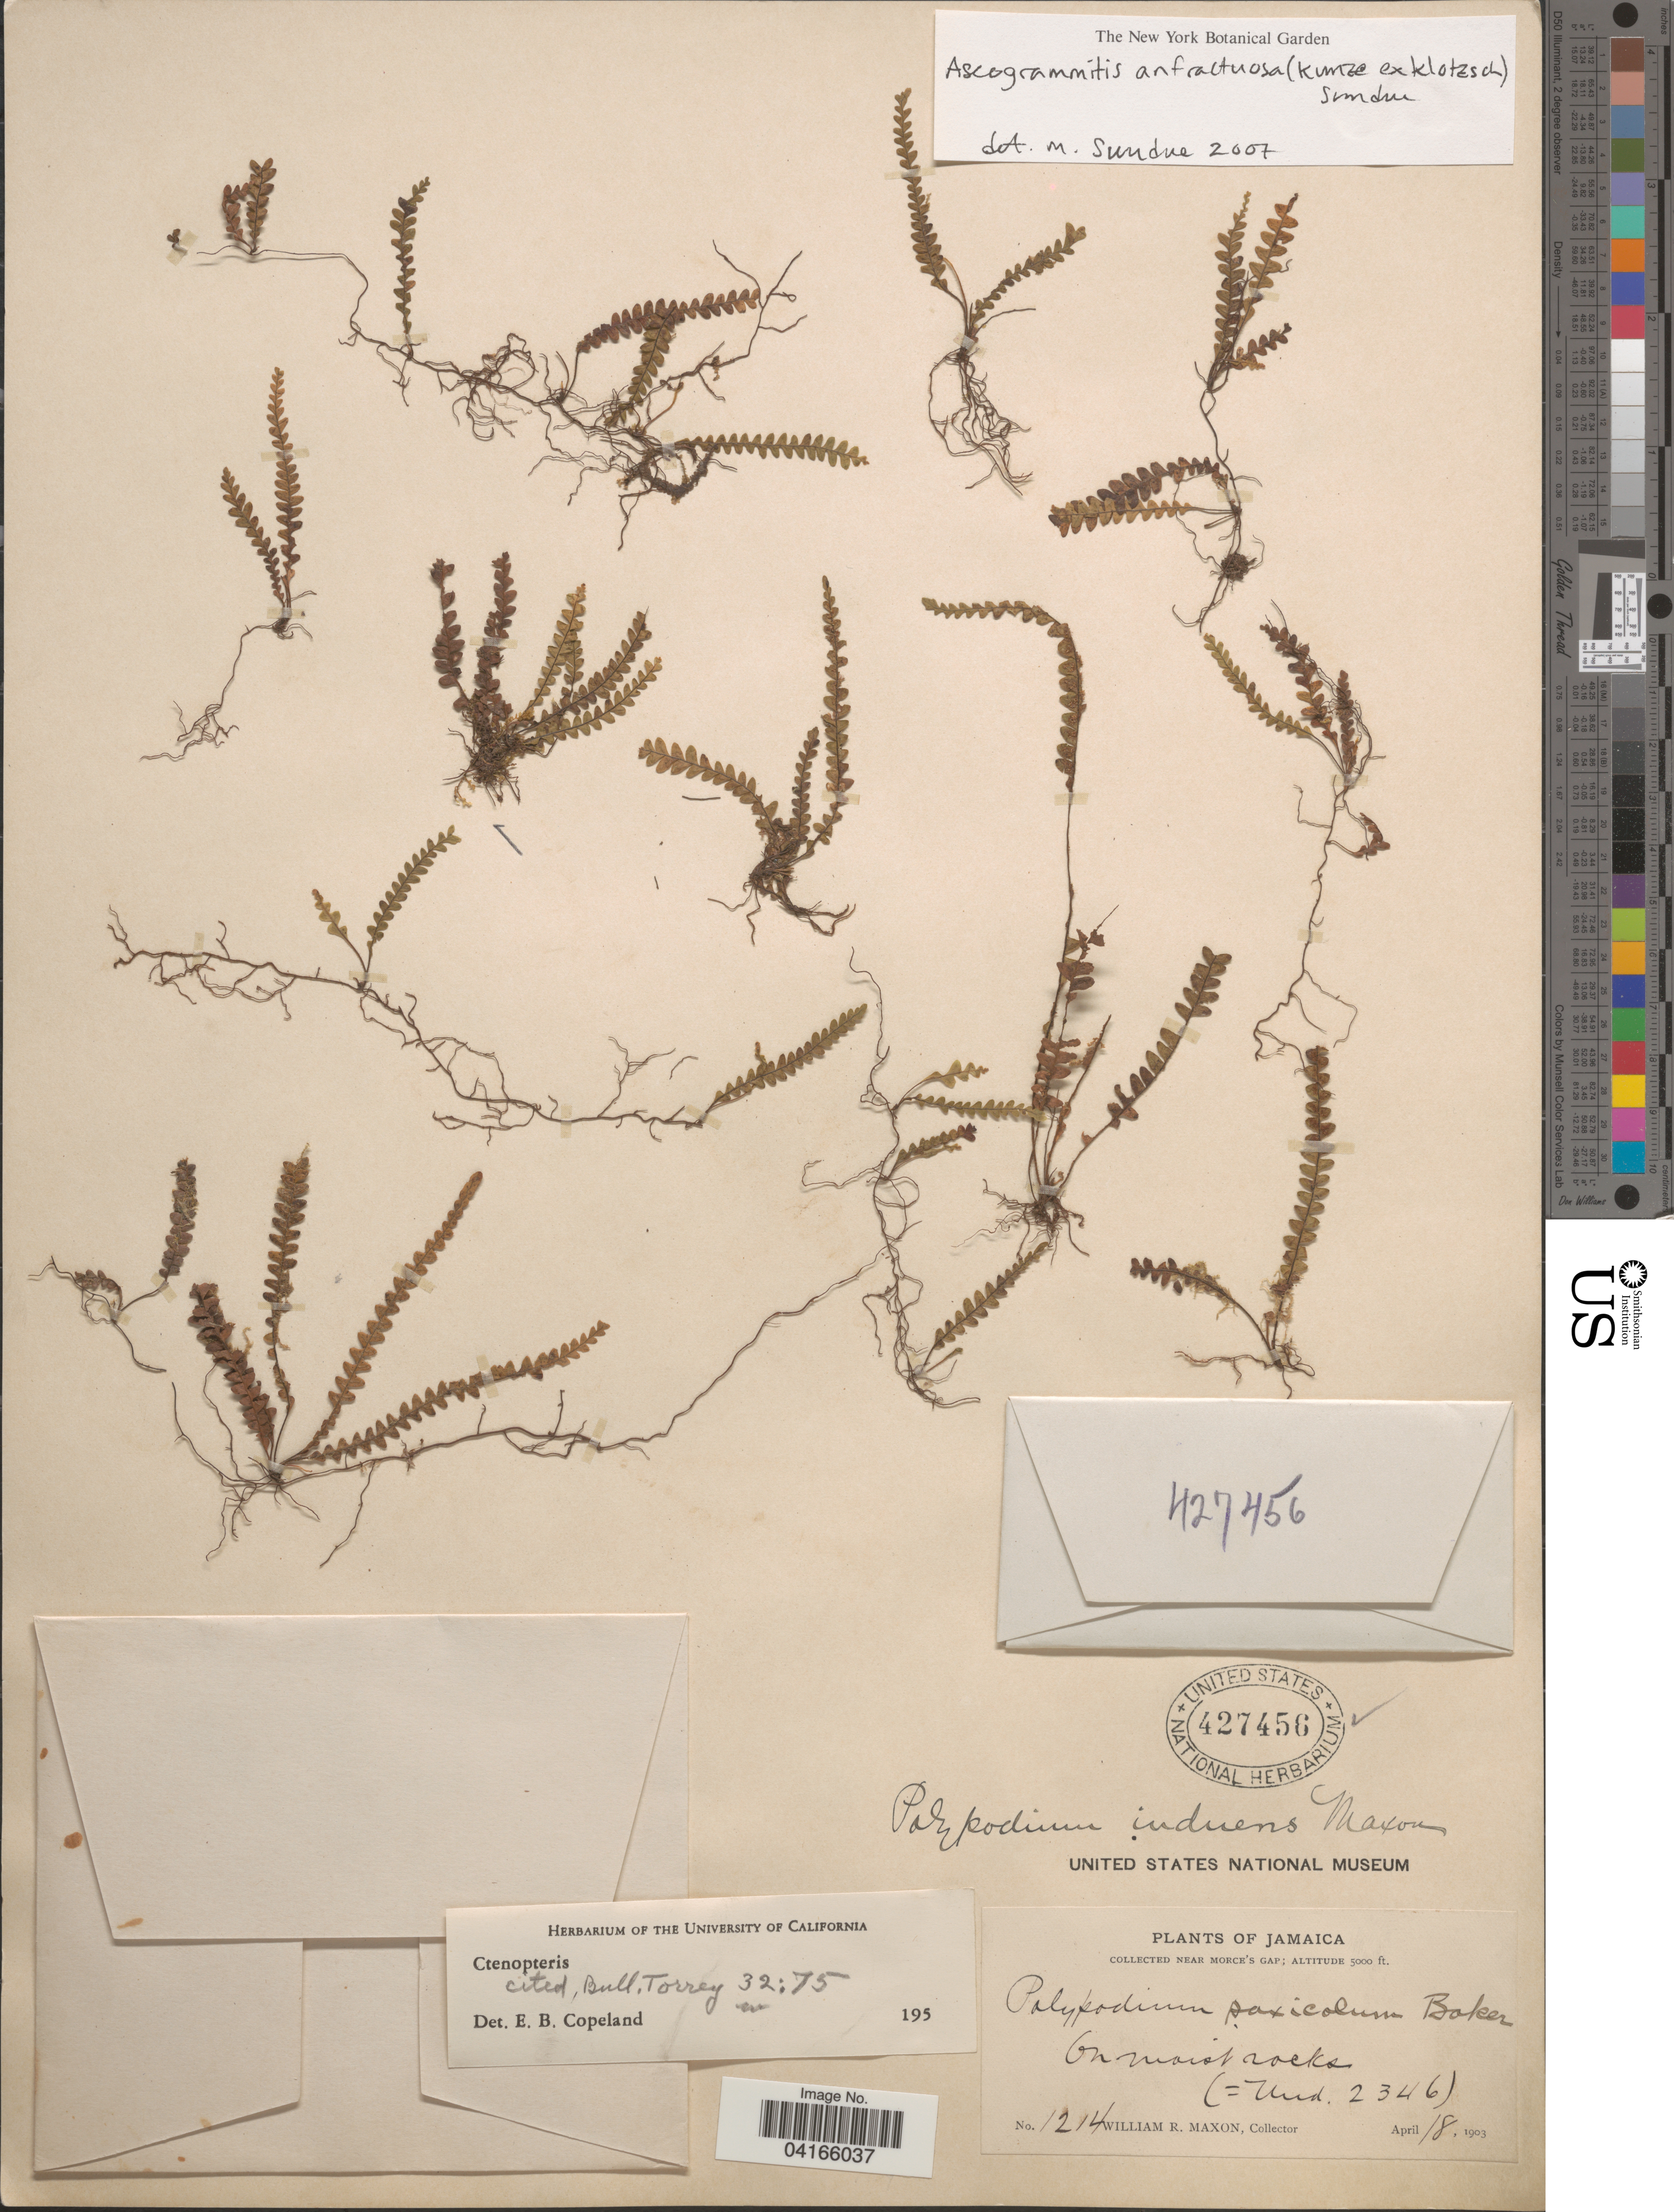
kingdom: Plantae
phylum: Tracheophyta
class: Polypodiopsida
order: Polypodiales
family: Polypodiaceae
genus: Ascogrammitis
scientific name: Ascogrammitis anfractuosa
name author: (Kunze ex Klotzsch) Sundue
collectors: W. R. Maxon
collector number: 1214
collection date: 1903-04-18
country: Jamaica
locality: Near Morce's Gap.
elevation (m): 1524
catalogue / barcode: US 427456